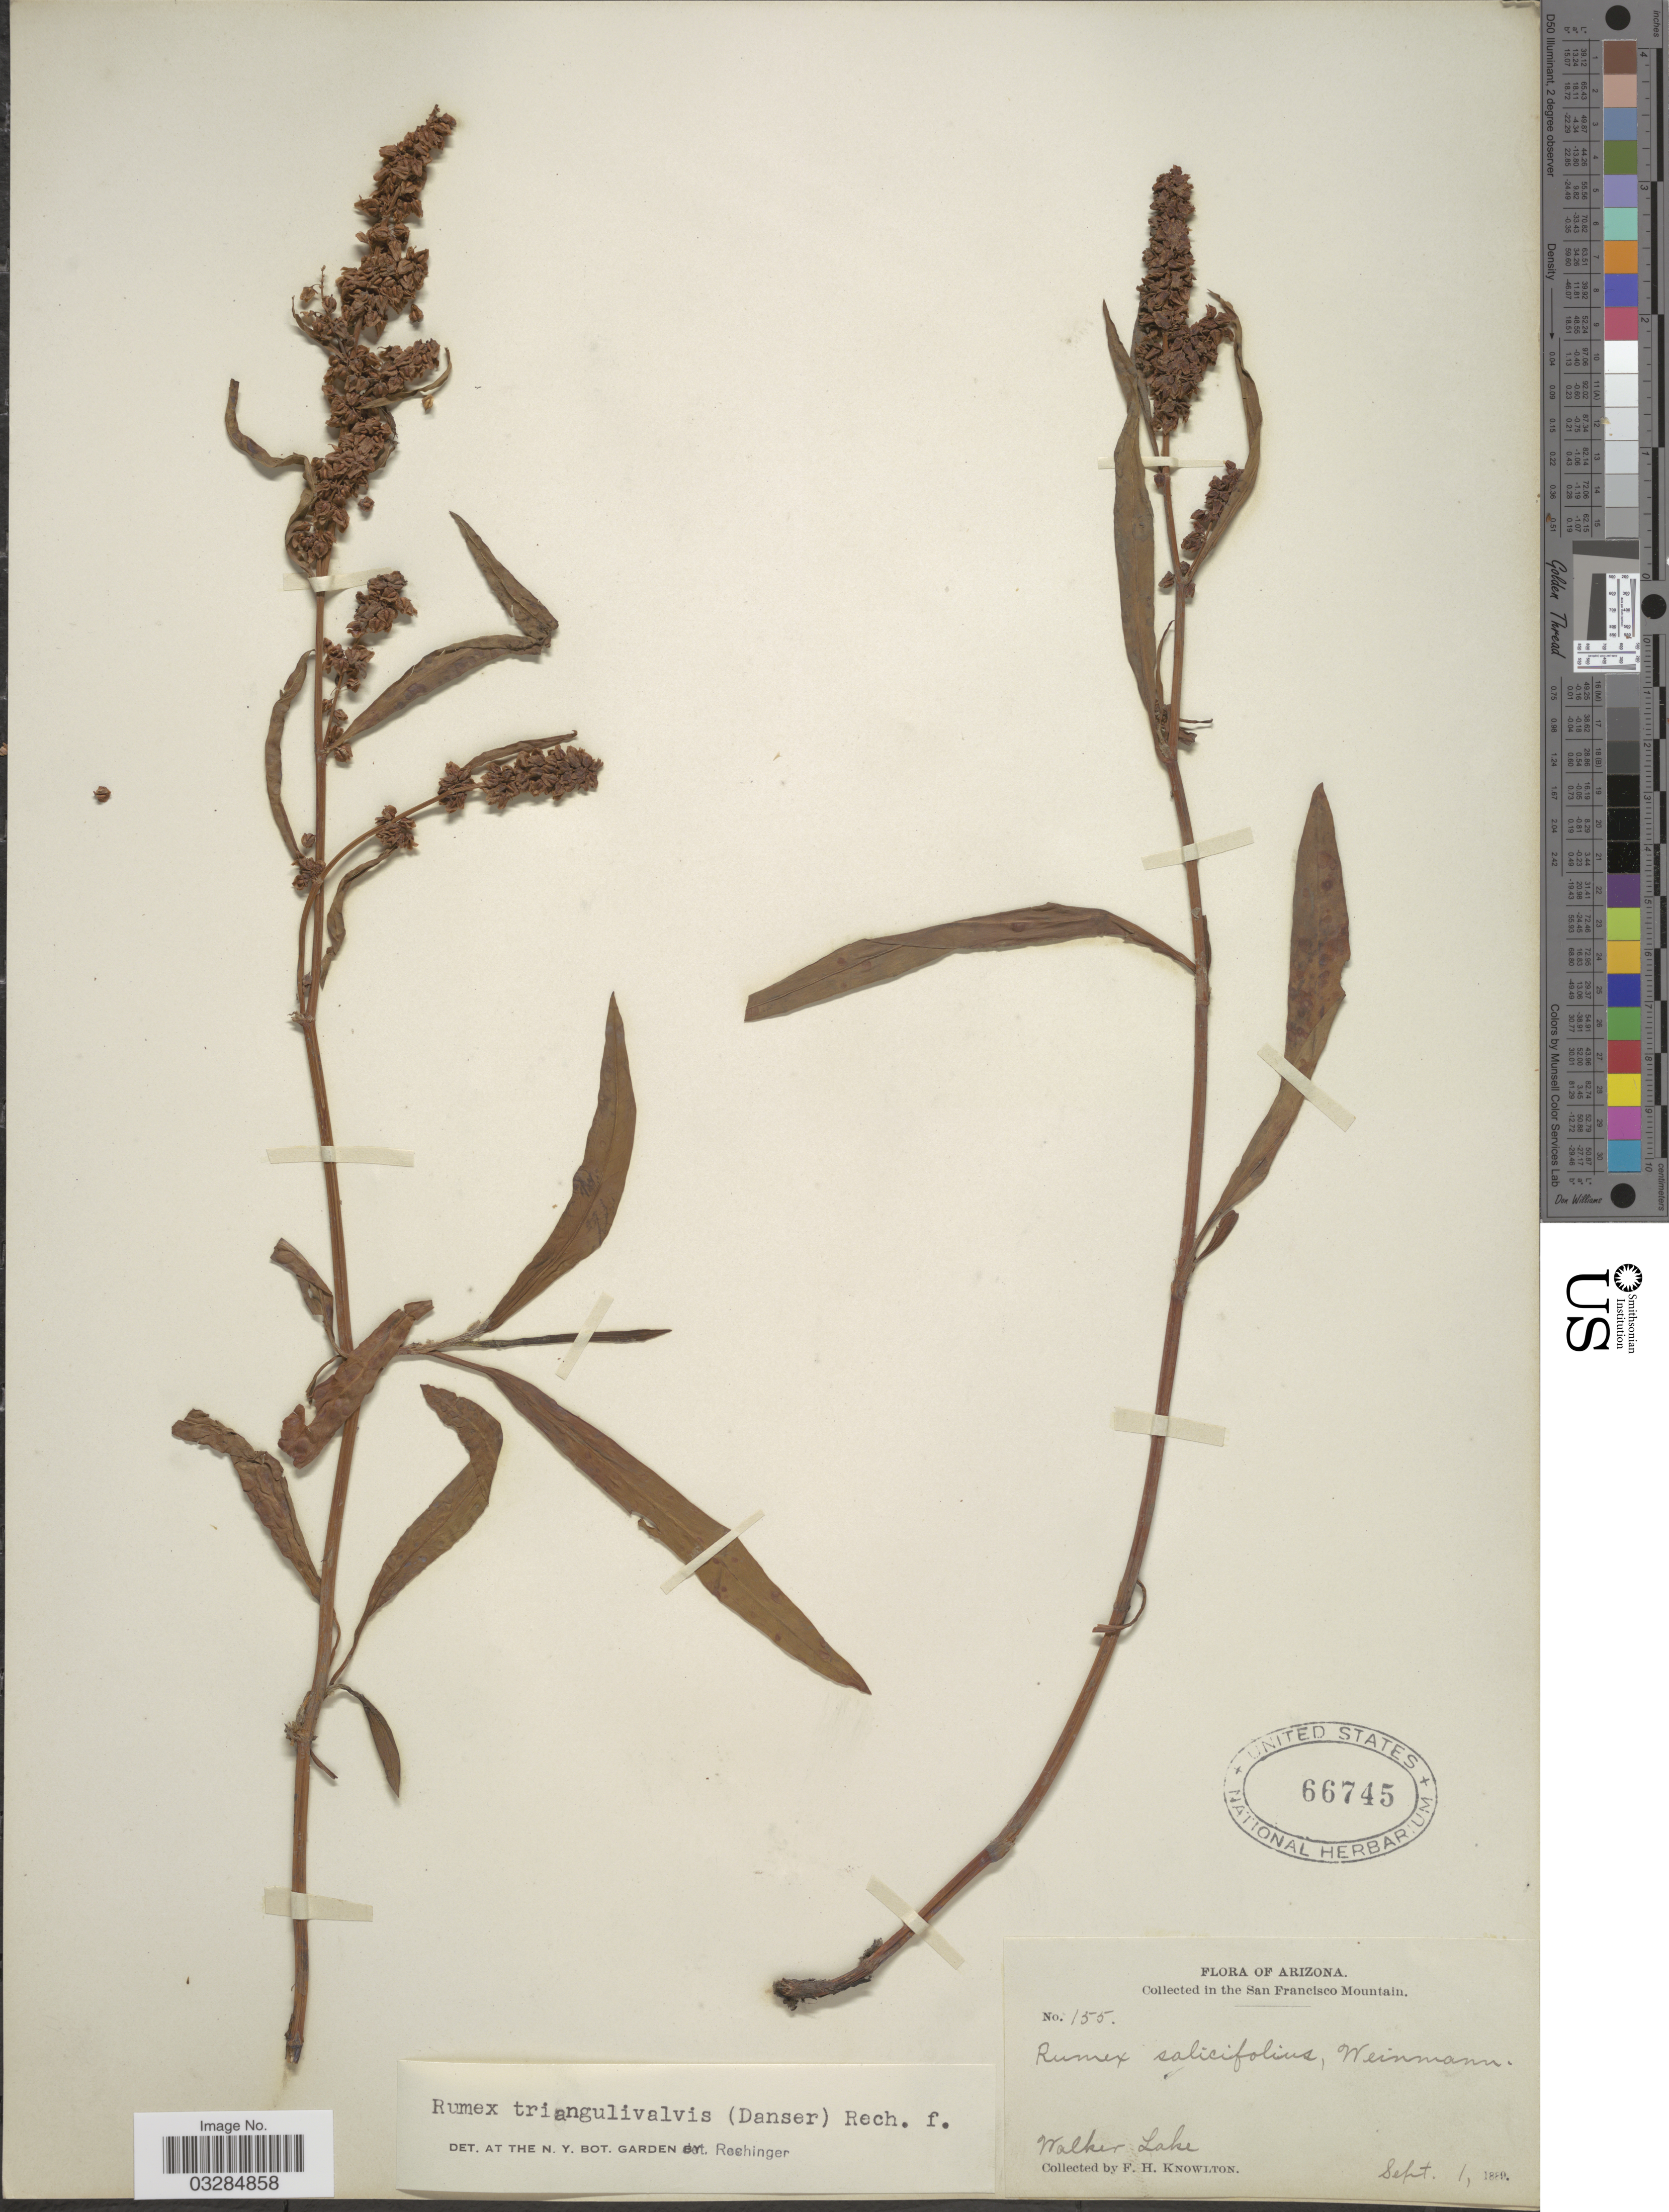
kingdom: Plantae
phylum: Tracheophyta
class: Magnoliopsida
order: Caryophyllales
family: Polygonaceae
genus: Rumex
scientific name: Rumex triangulivalvis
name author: (Danser) Rech. f.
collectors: F. H. Knowlton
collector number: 155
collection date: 1889-09-01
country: United States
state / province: Arizona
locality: San Francisco Mountain. Walker Lake.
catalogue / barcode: US 66745